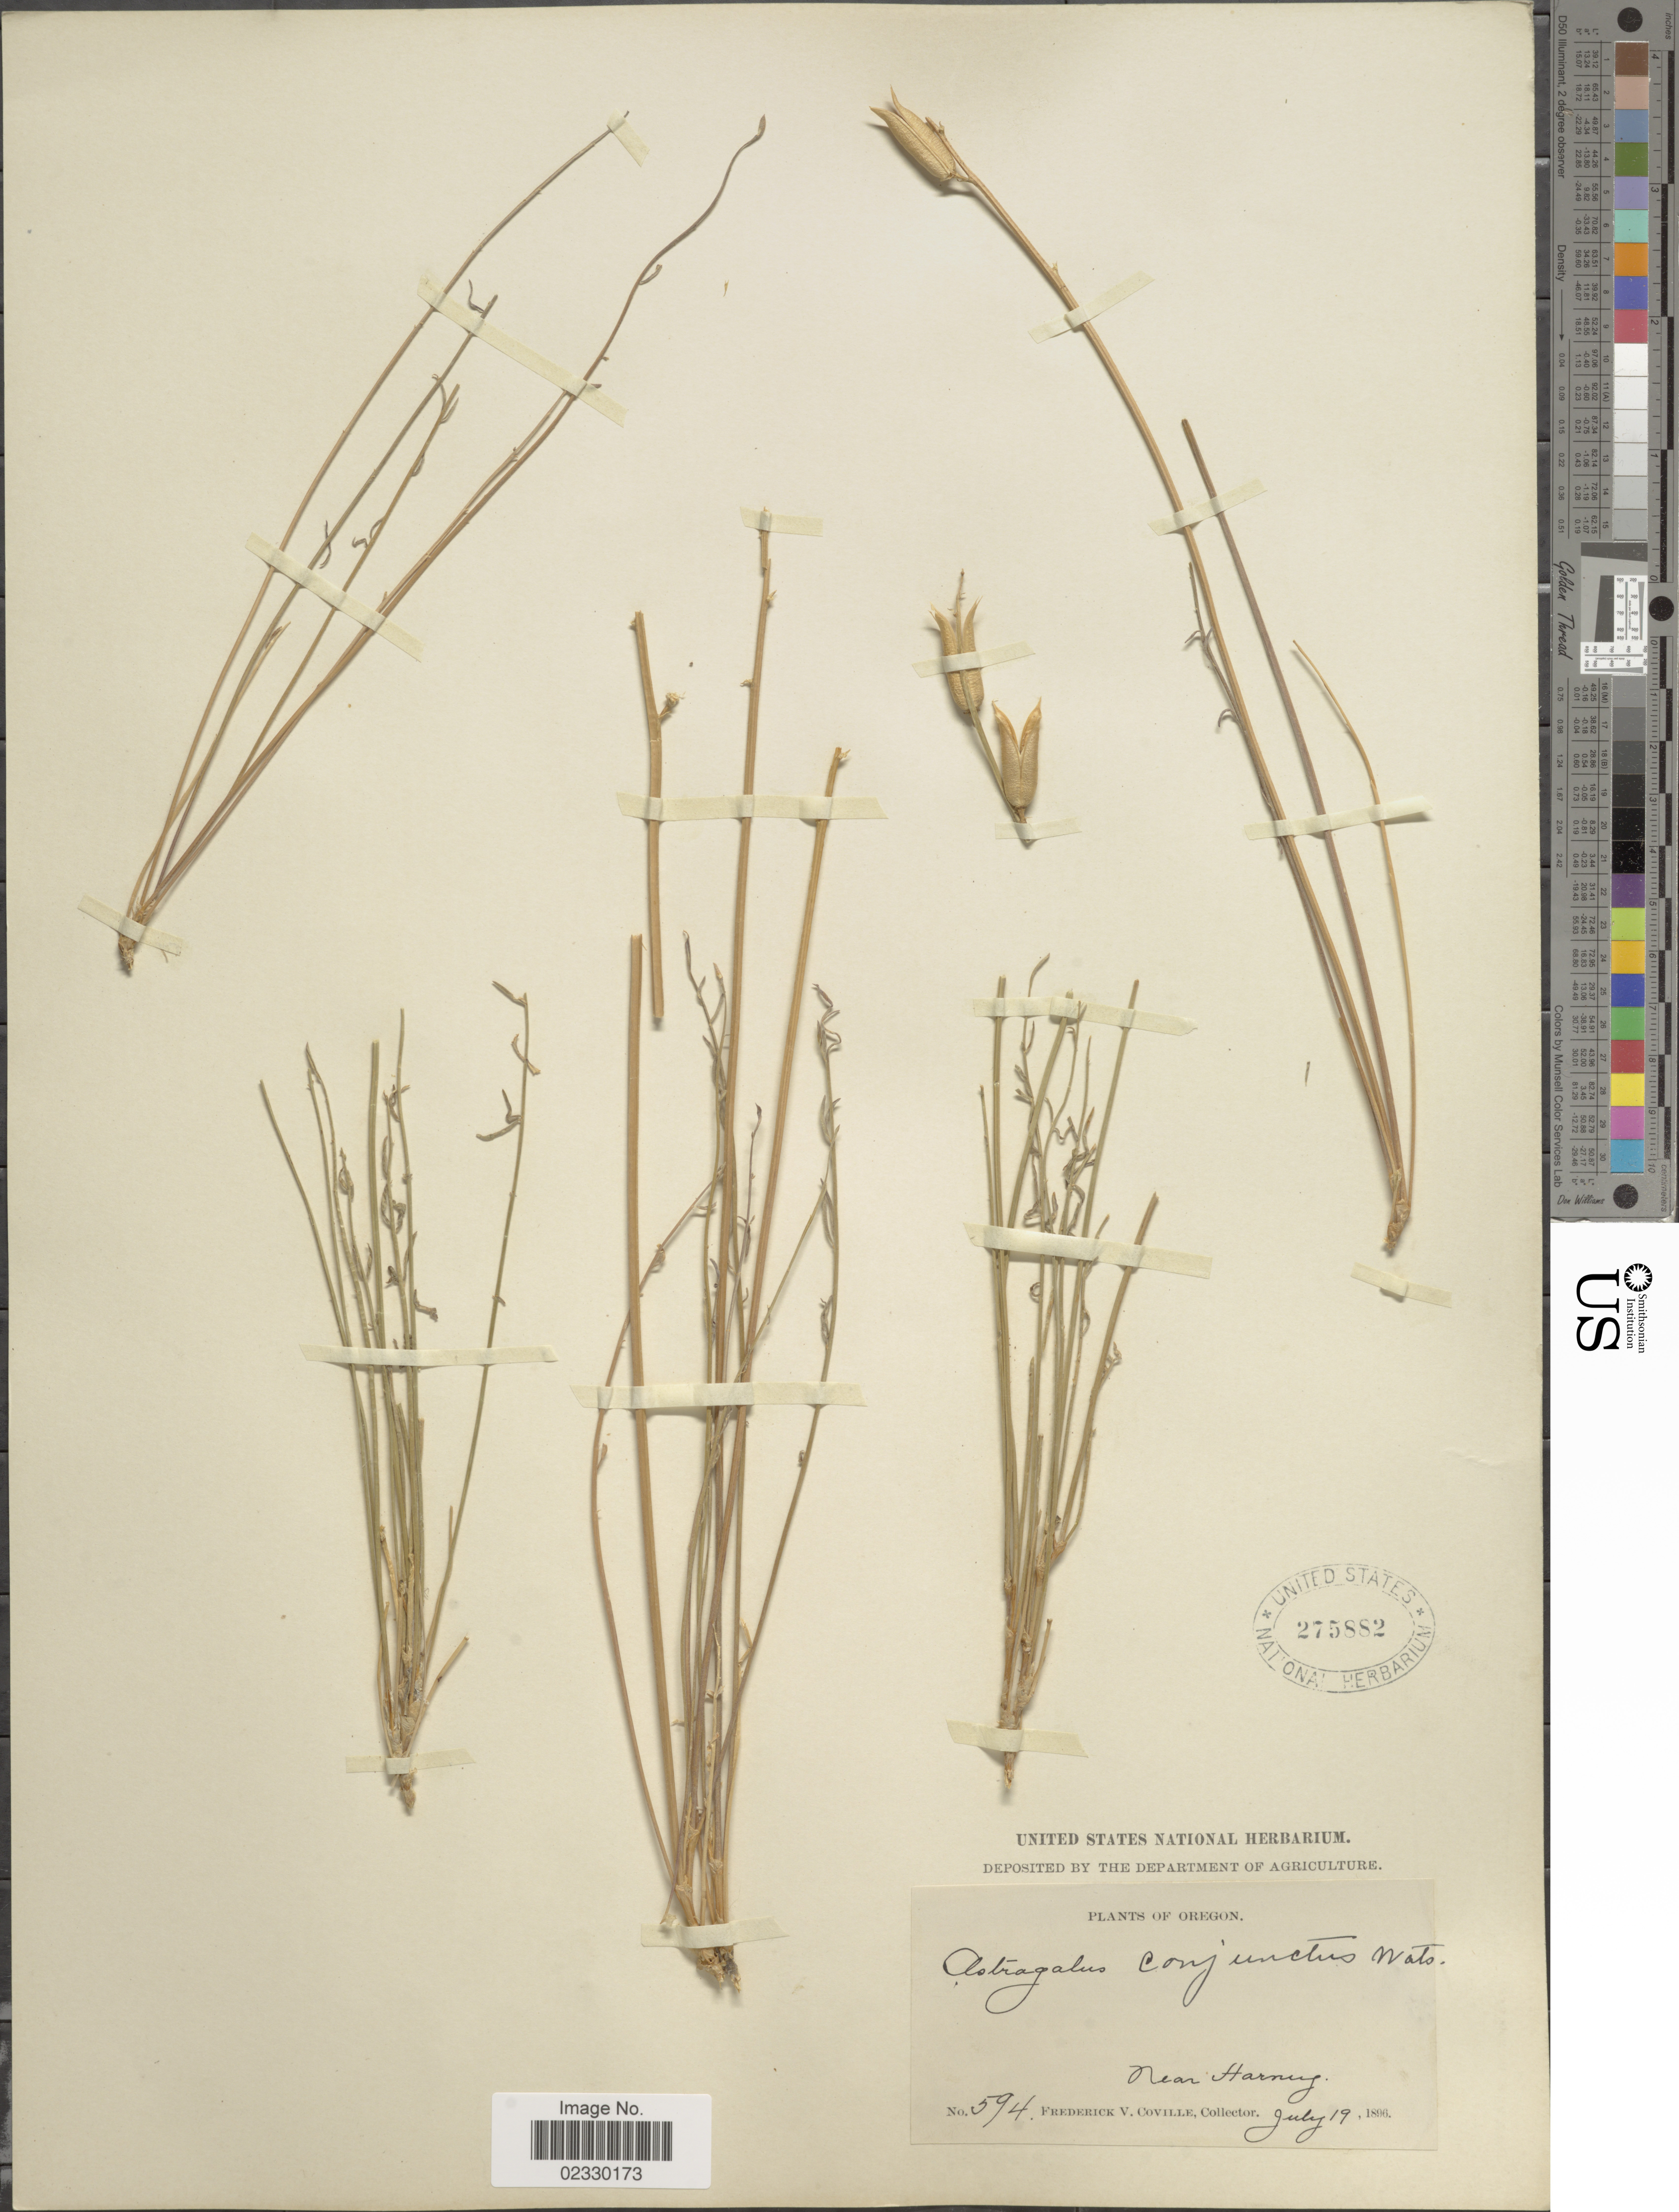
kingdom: Plantae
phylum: Tracheophyta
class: Magnoliopsida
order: Fabales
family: Fabaceae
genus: Astragalus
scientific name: Astragalus conjunctus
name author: S. Watson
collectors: F. V. Coville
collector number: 594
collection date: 1896-07-19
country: United States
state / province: Oregon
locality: Near Harney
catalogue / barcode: US 275882